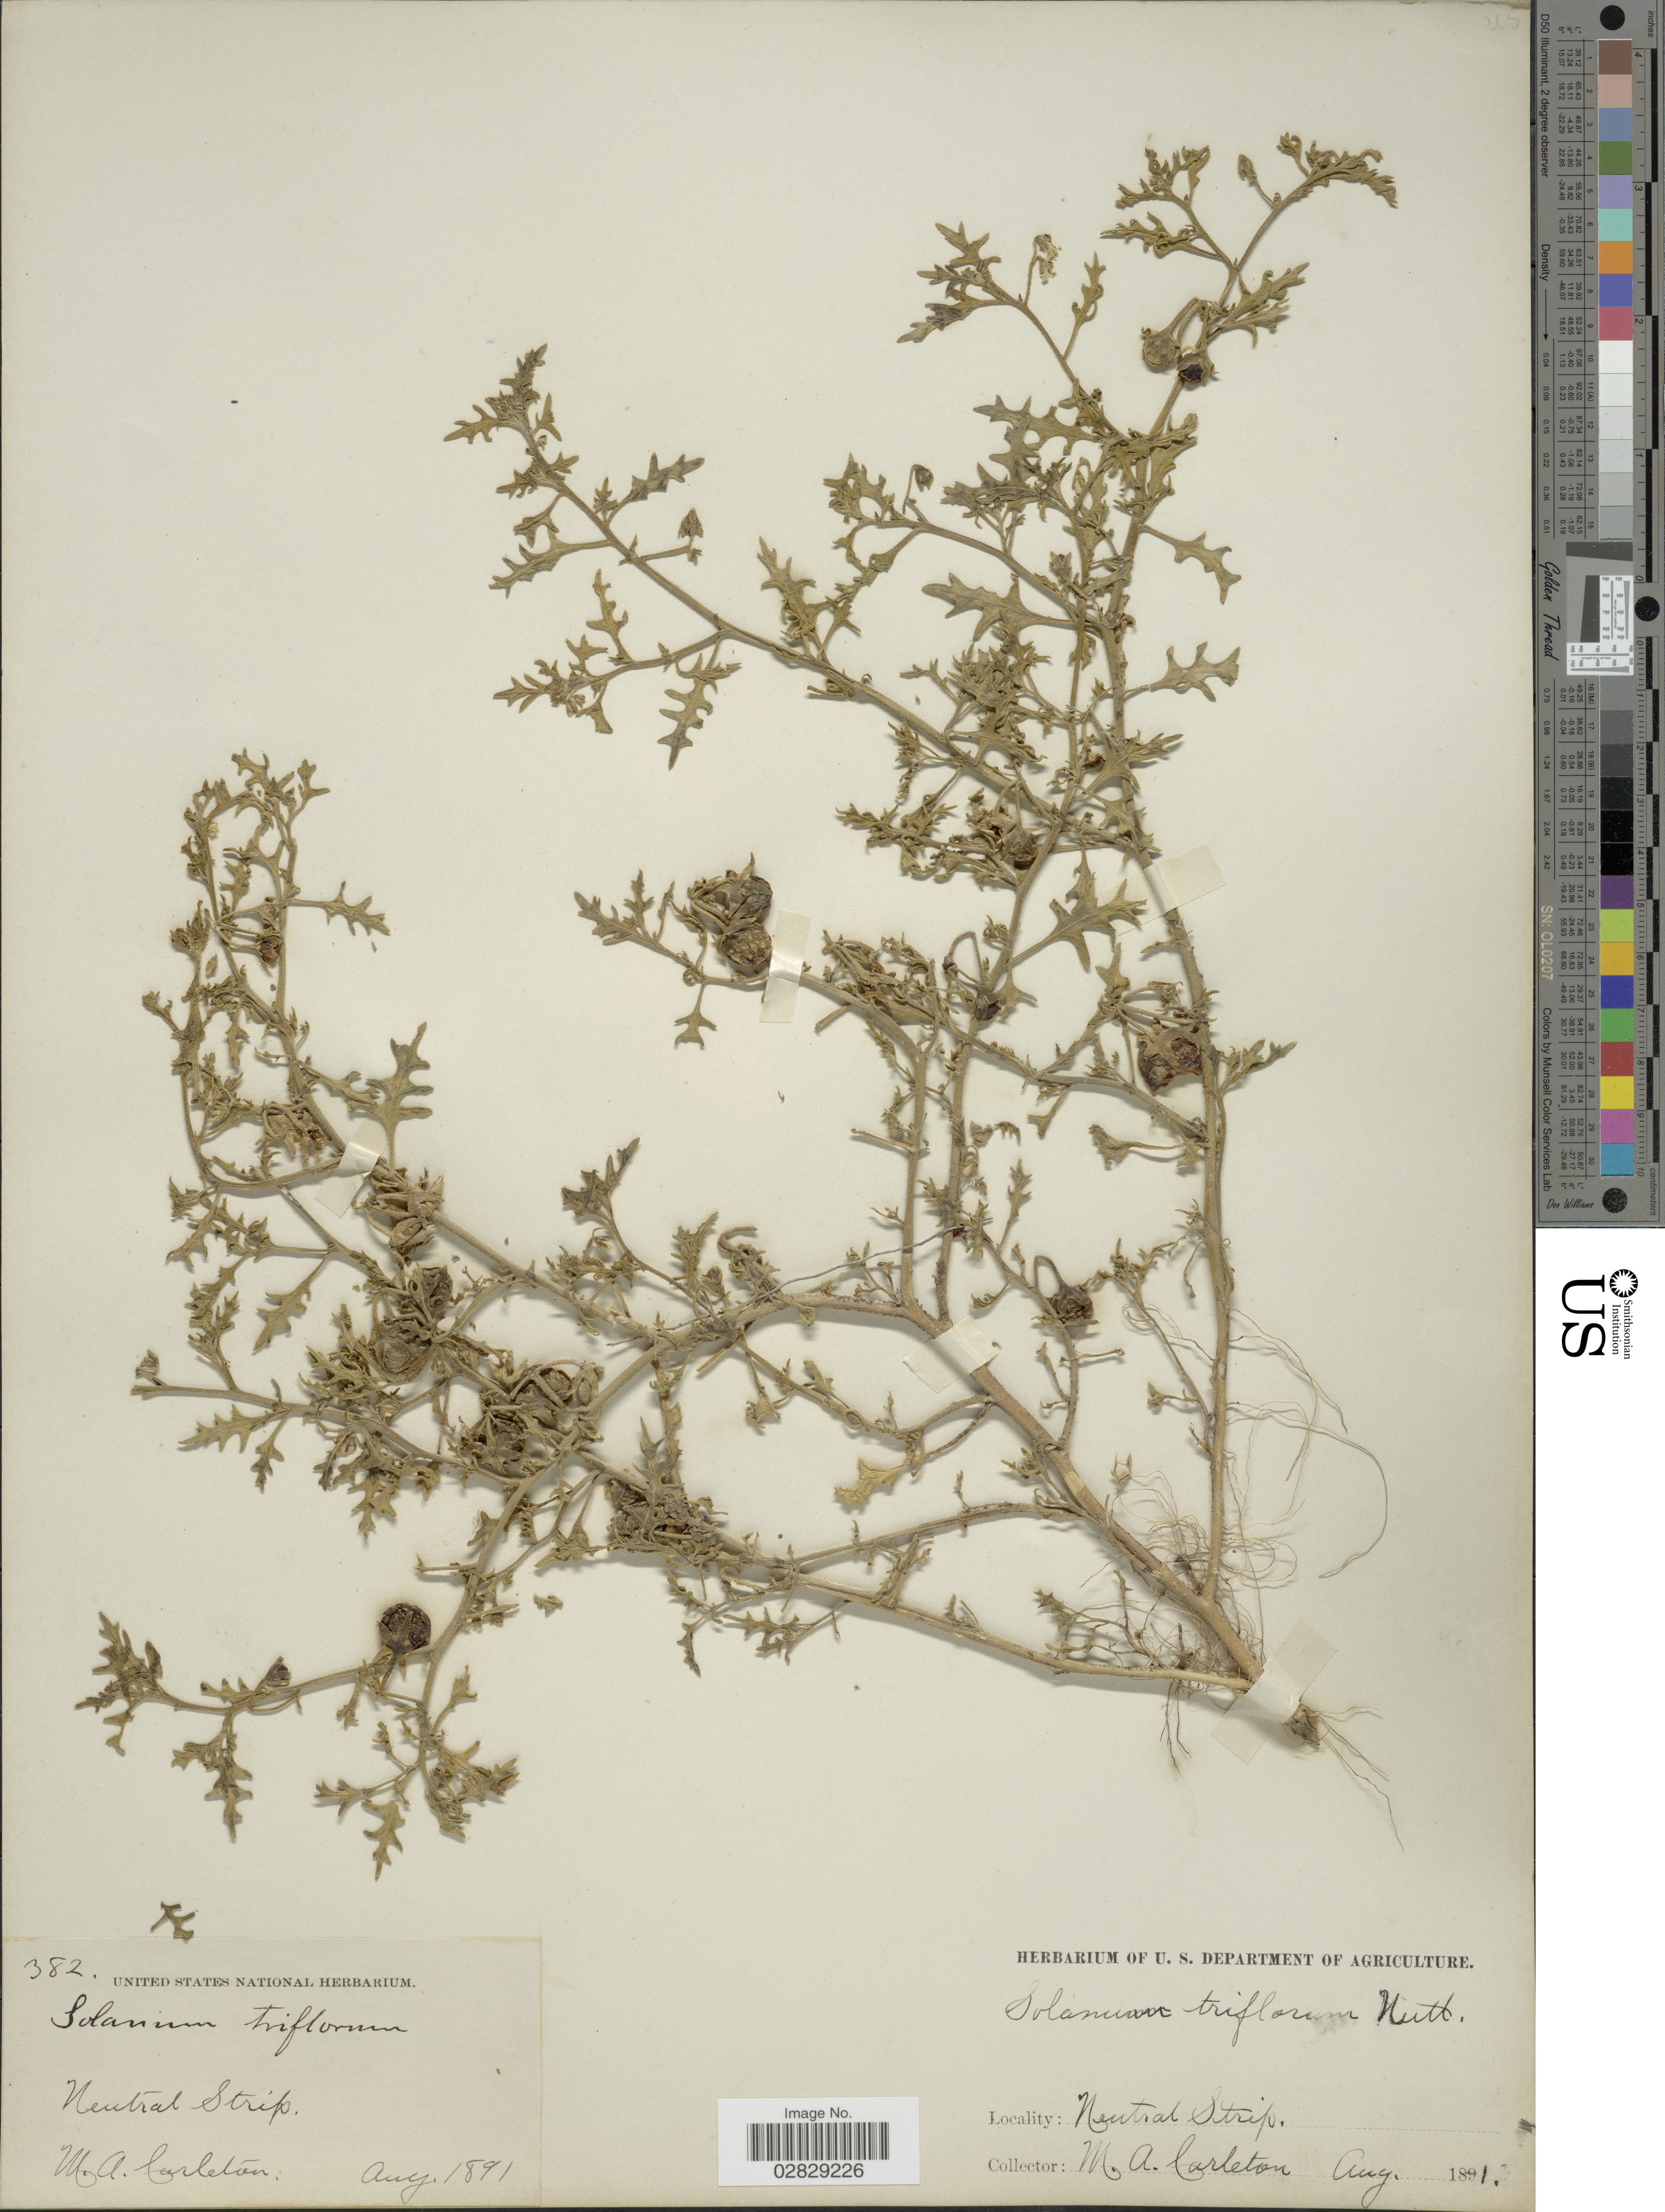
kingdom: Plantae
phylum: Tracheophyta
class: Magnoliopsida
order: Solanales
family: Solanaceae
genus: Solanum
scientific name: Solanum triflorum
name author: Nutt.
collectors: M. A. Carleton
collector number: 382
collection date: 1891-08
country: United States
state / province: Oklahoma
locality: Neutral Strip.